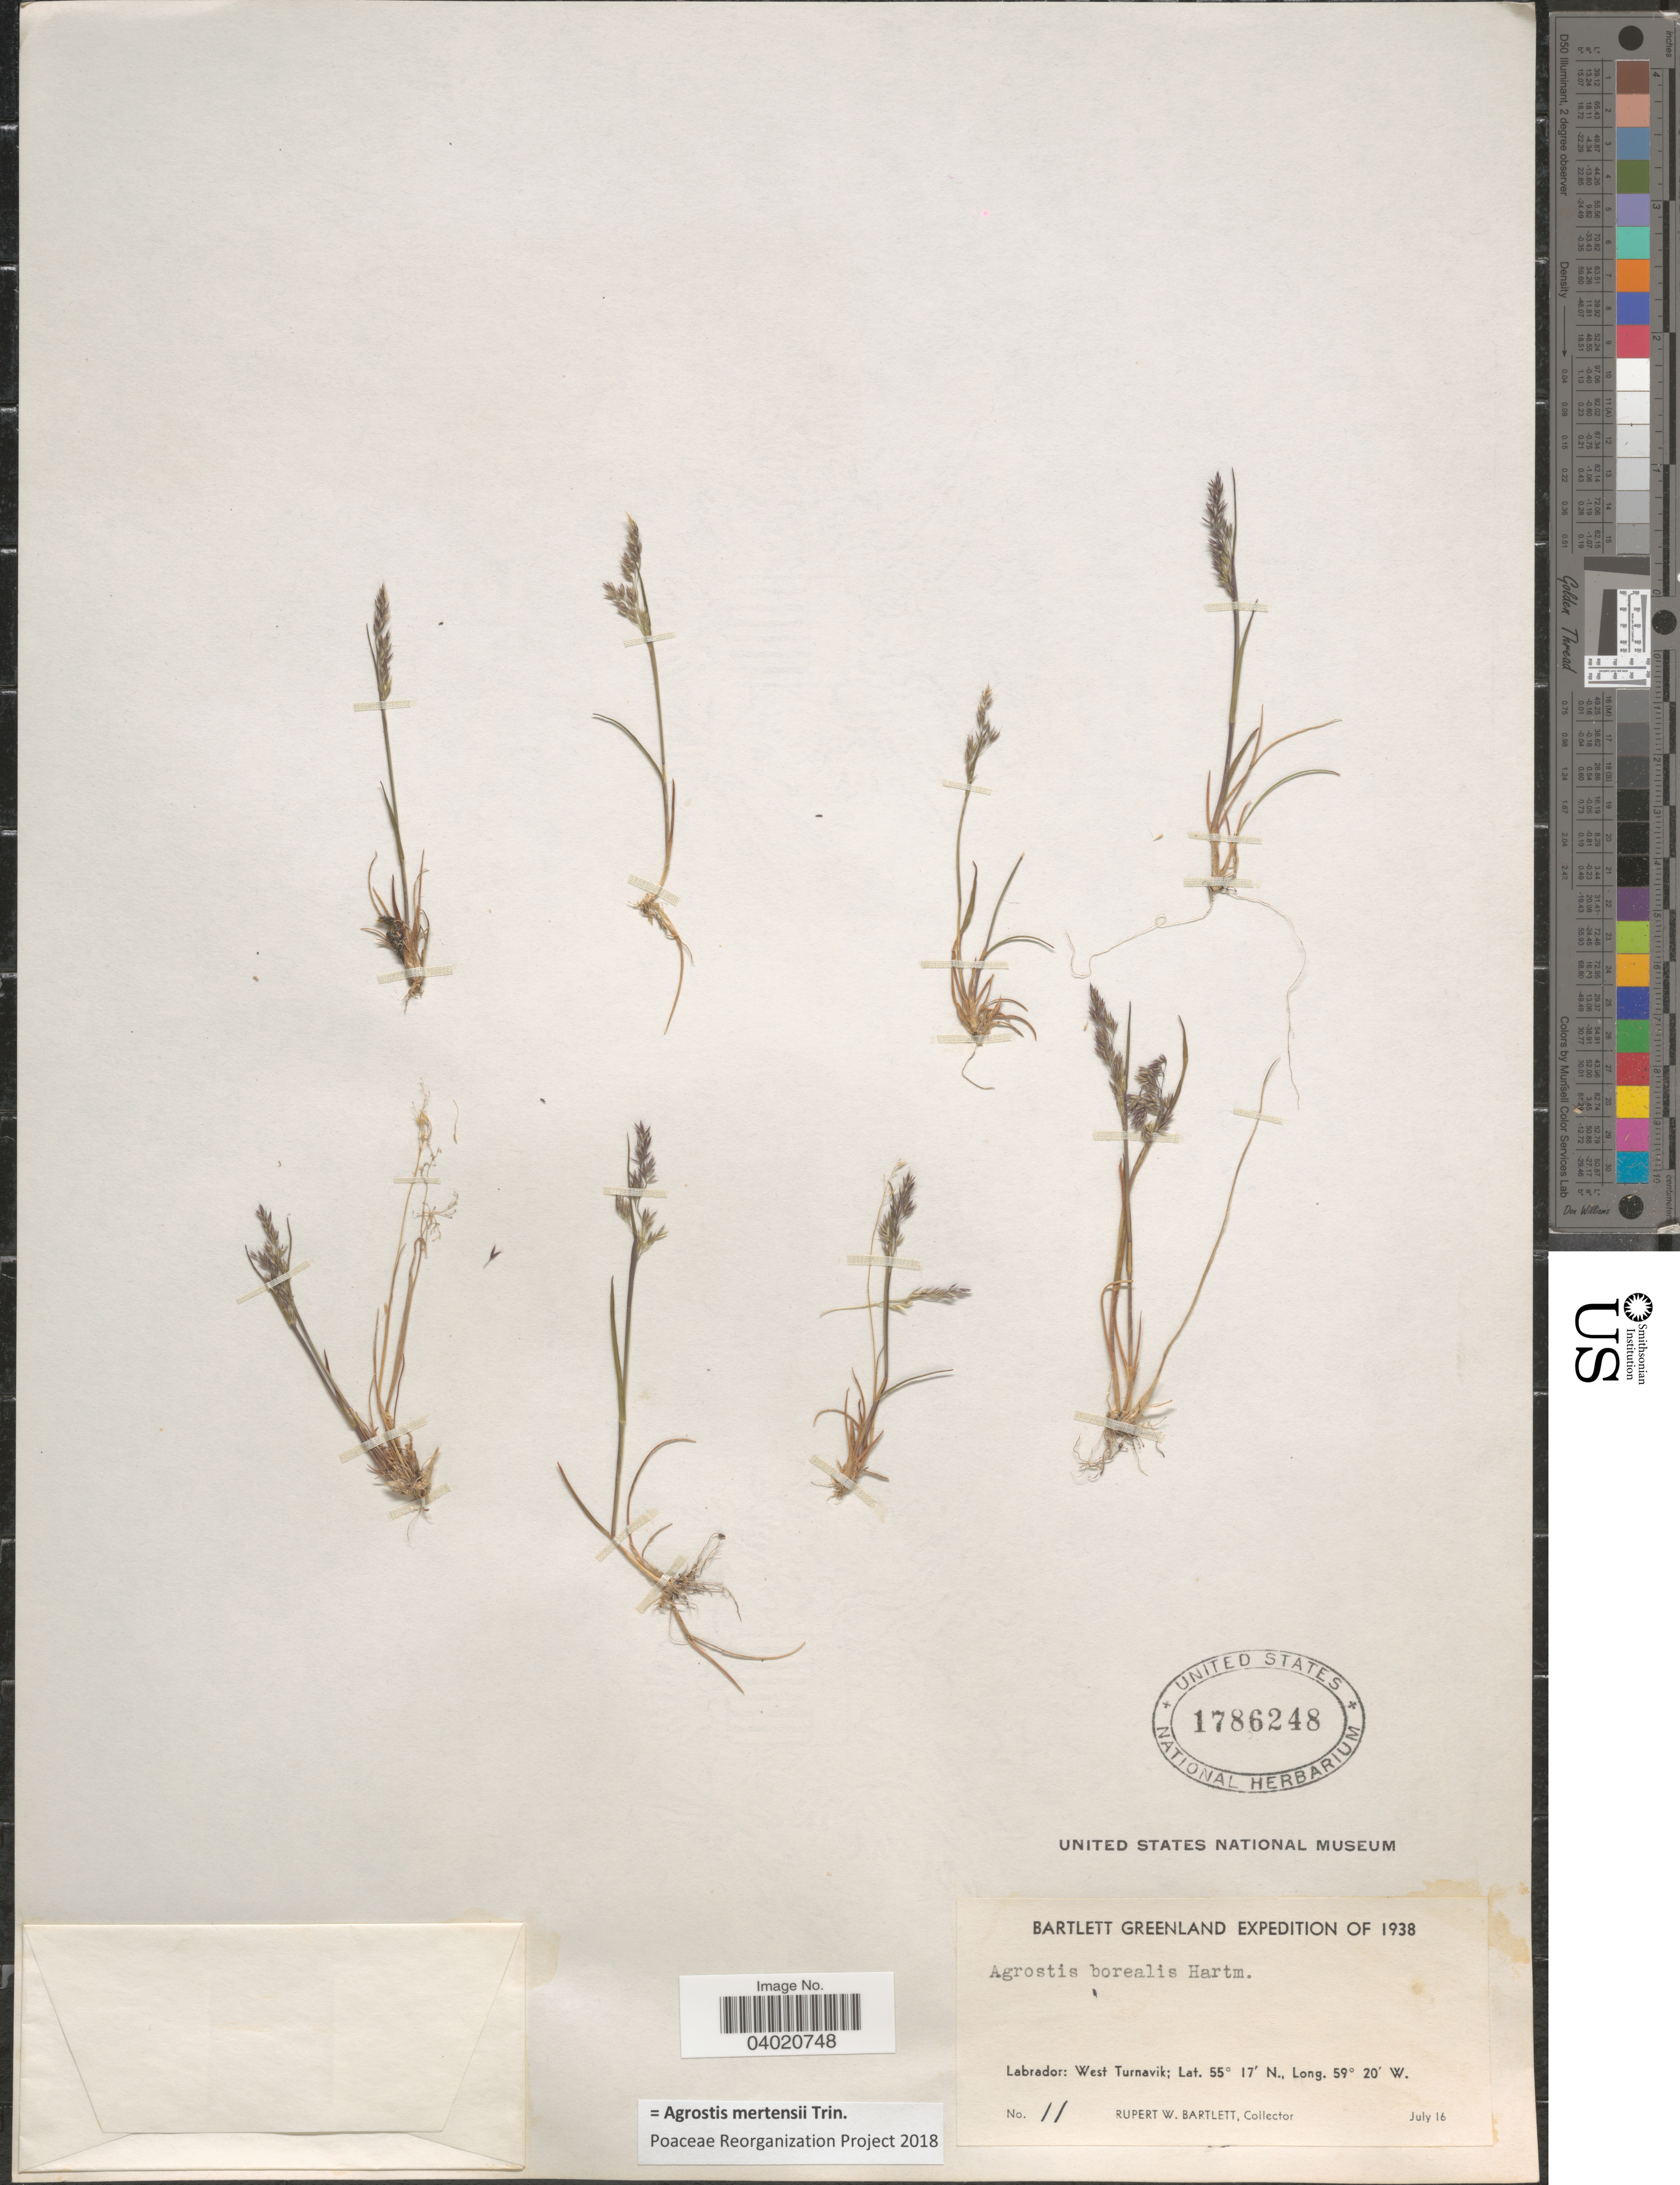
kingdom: Plantae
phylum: Tracheophyta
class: Liliopsida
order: Poales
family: Poaceae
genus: Agrostis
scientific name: Agrostis mertensii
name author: Trin.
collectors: R. W. Bartlett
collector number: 11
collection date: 1938-07-16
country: Greenland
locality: Labrador: West Turnavik.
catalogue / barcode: US 1786248